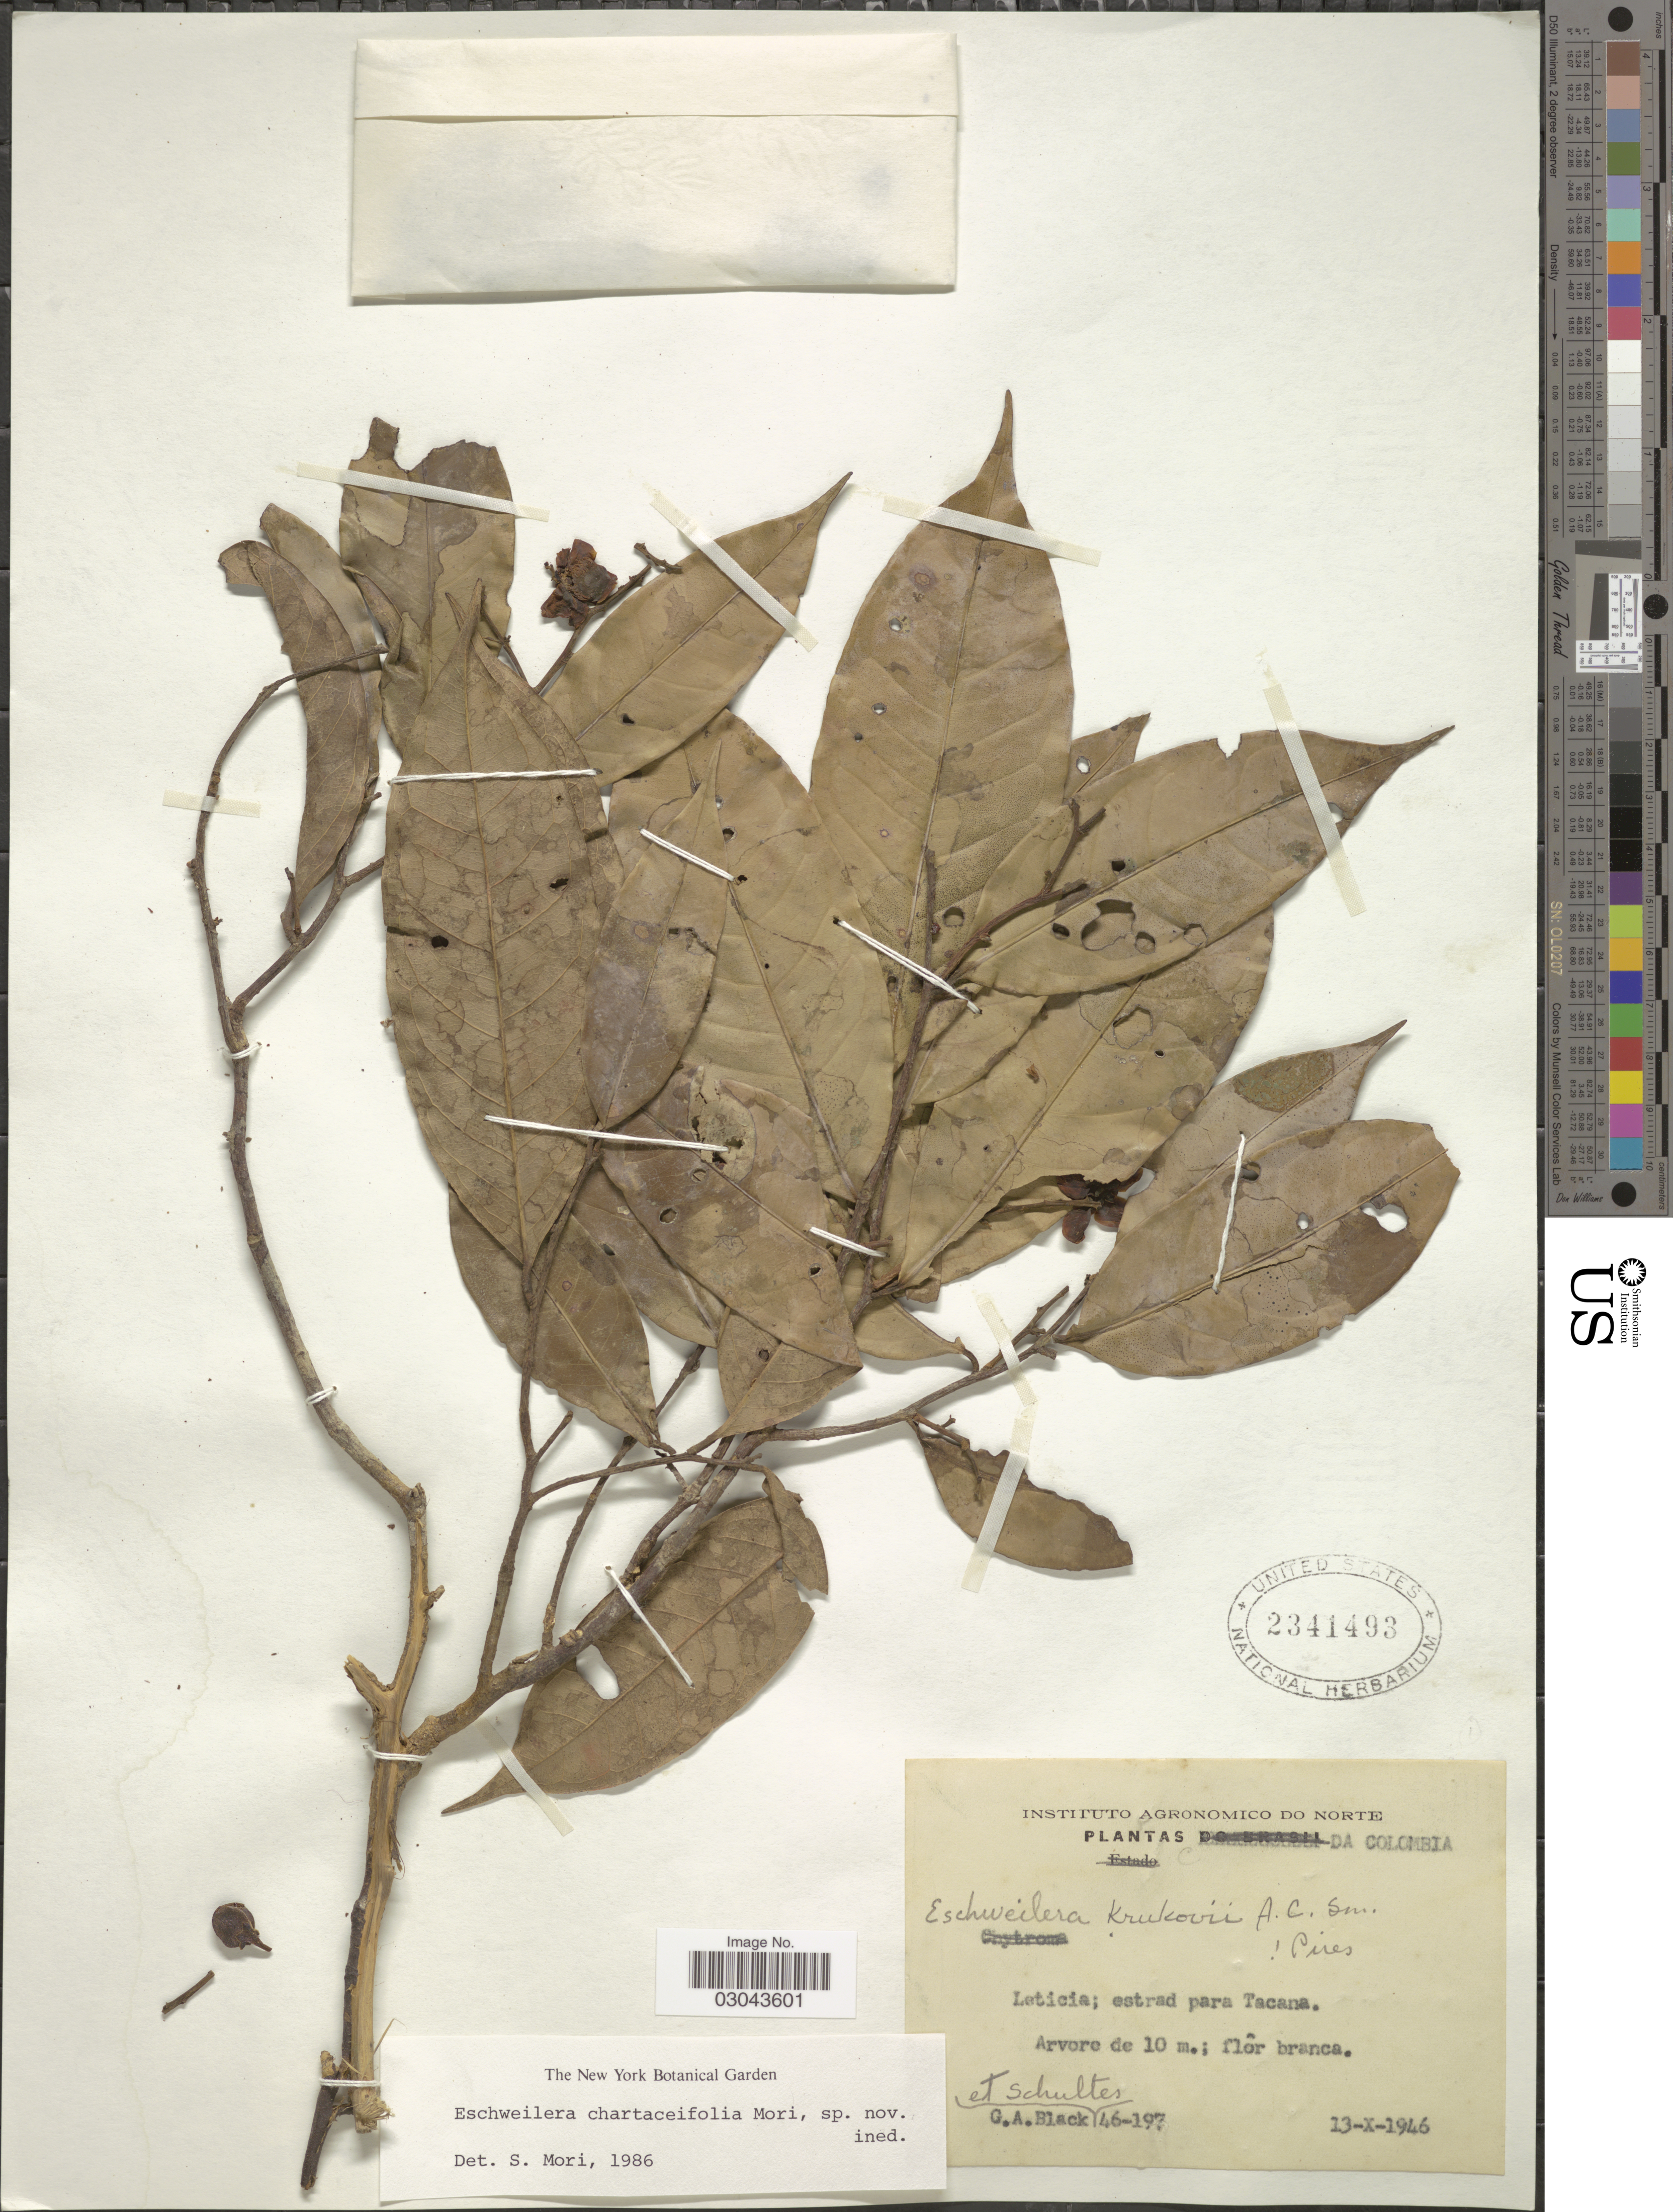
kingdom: Plantae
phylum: Tracheophyta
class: Magnoliopsida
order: Ericales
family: Lecythidaceae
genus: Eschweilera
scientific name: Eschweilera chartaceifolia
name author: S.A. Mori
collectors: G. A. Black & -- Schultes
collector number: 46-197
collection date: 1946-10-13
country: Colombia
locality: Leticia: estrad para Tacana.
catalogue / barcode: US 2341493